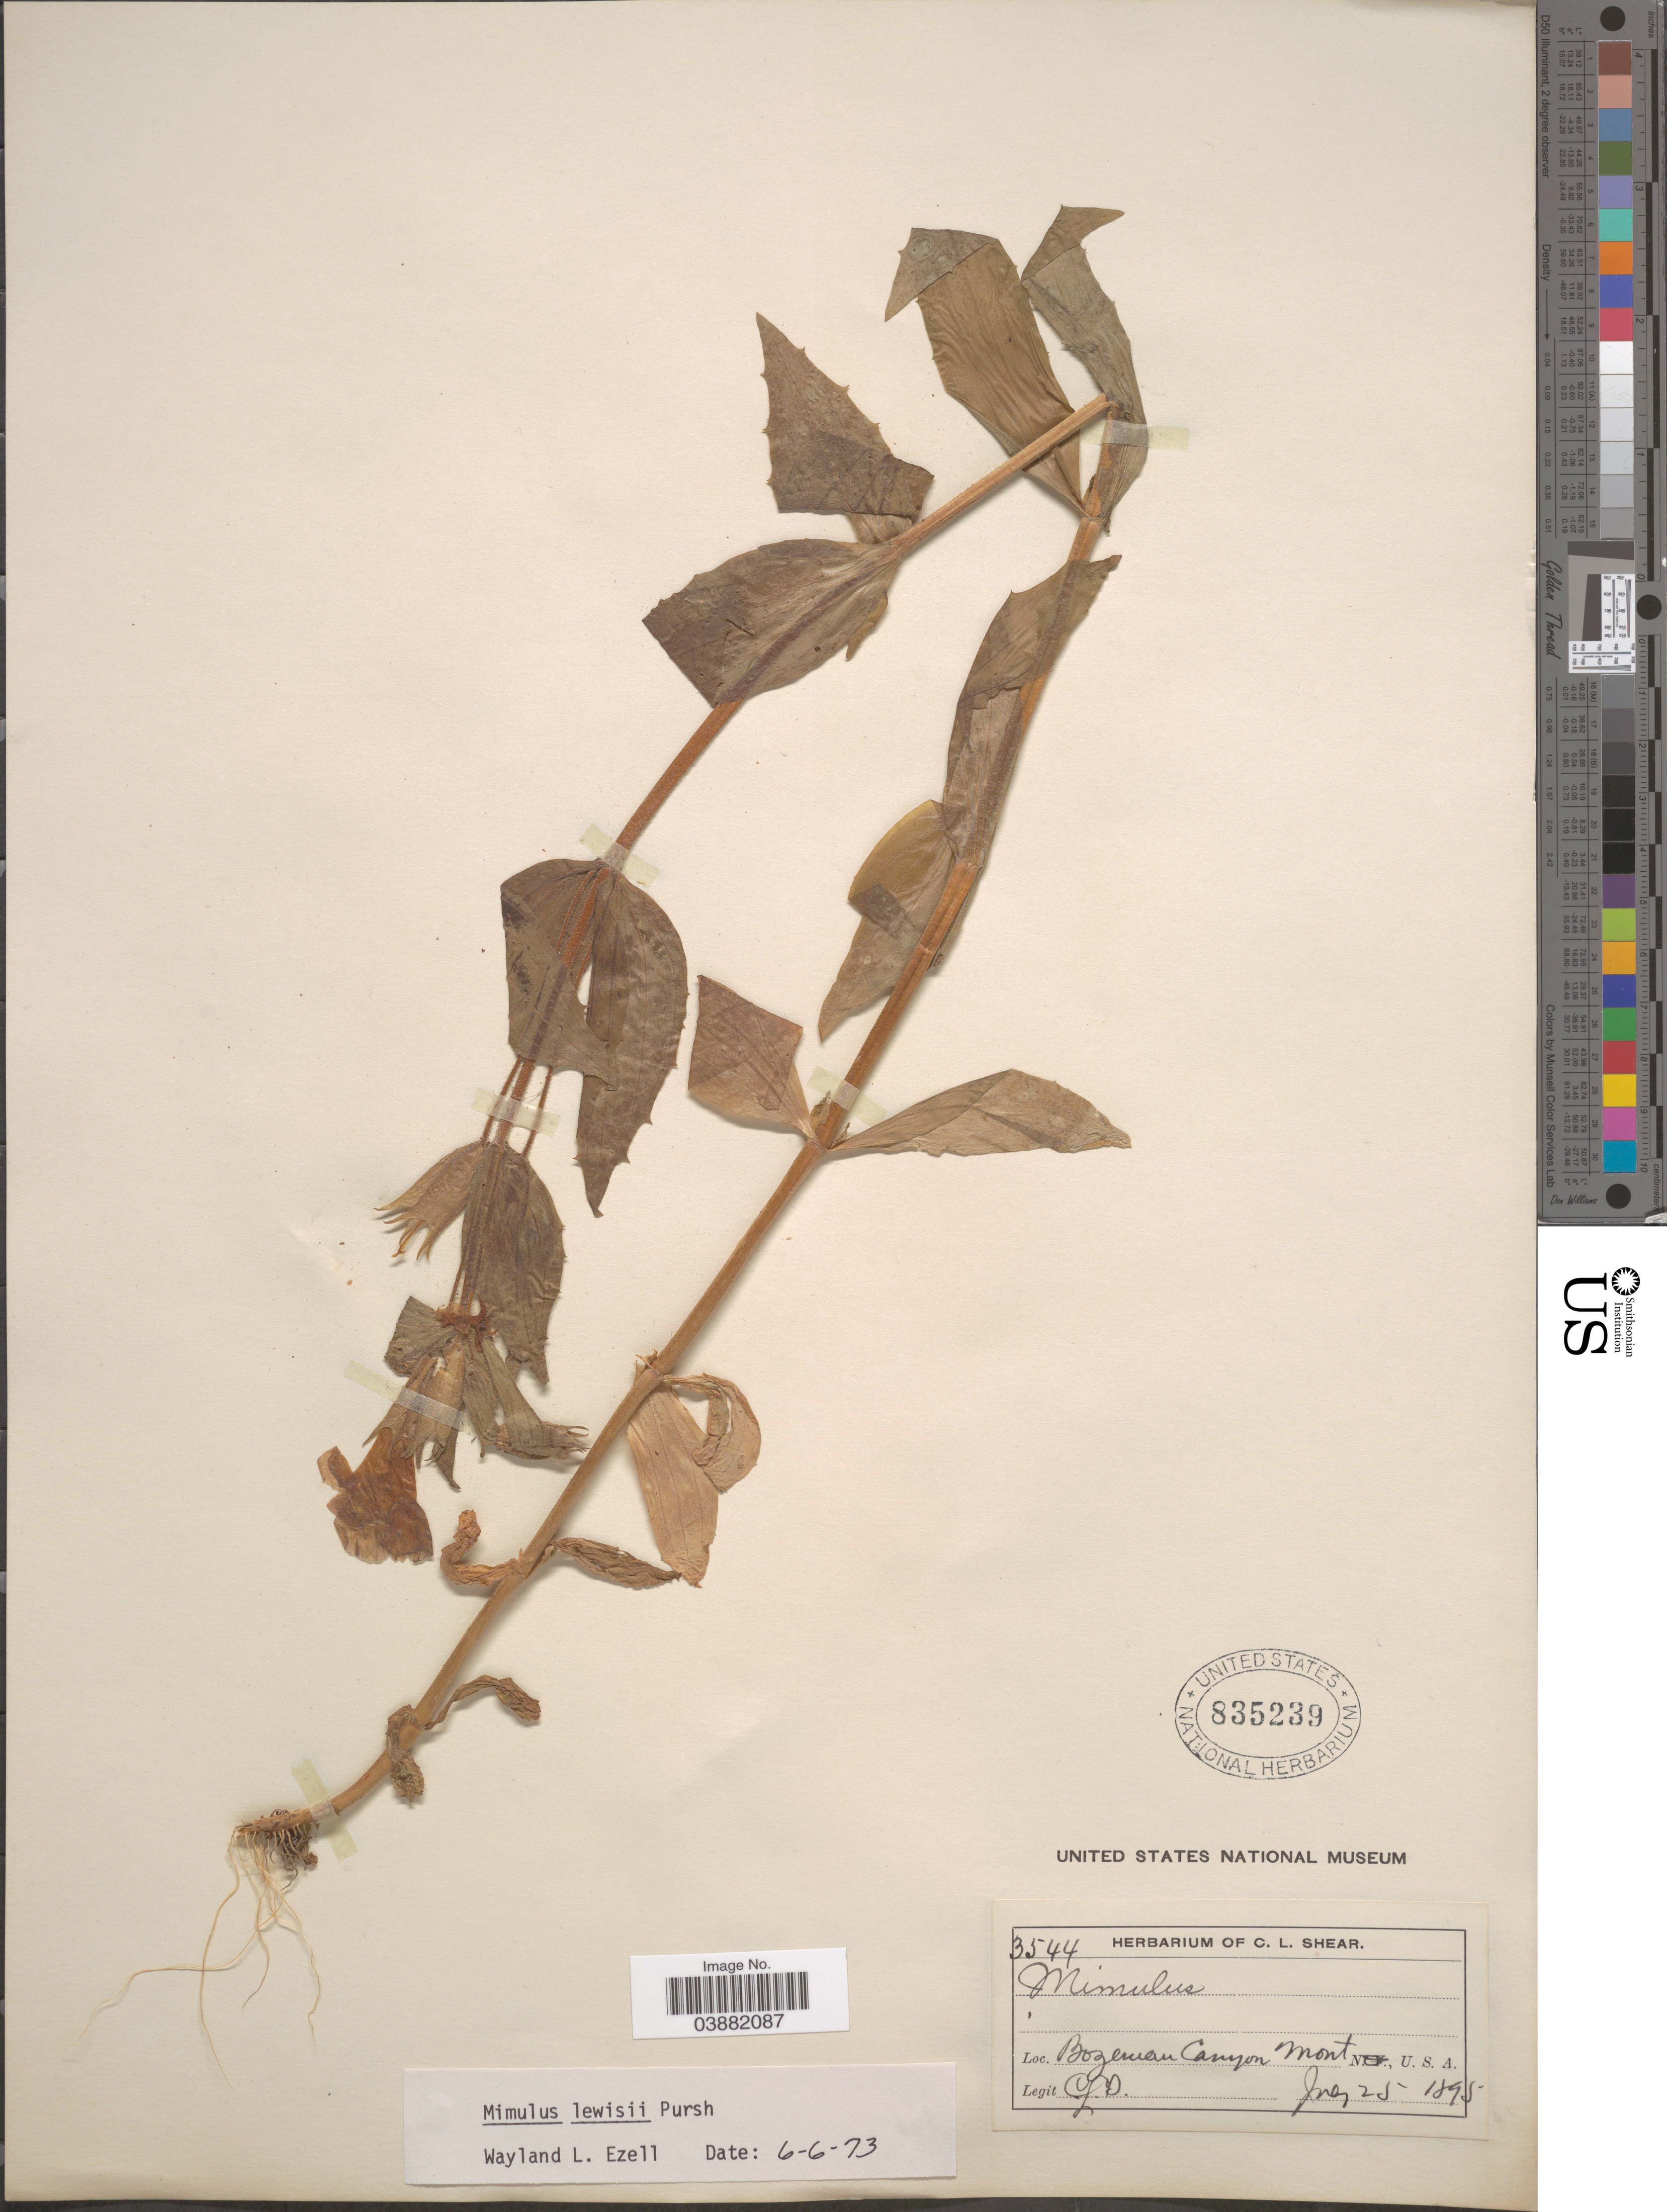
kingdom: Plantae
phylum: Tracheophyta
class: Magnoliopsida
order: Lamiales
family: Phrymaceae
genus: Mimulus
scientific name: Mimulus lewisii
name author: Pursh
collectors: C. L. Shear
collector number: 3544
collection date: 1895-07-25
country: United States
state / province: Montana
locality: Bozeman Canyon.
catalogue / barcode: US 835239